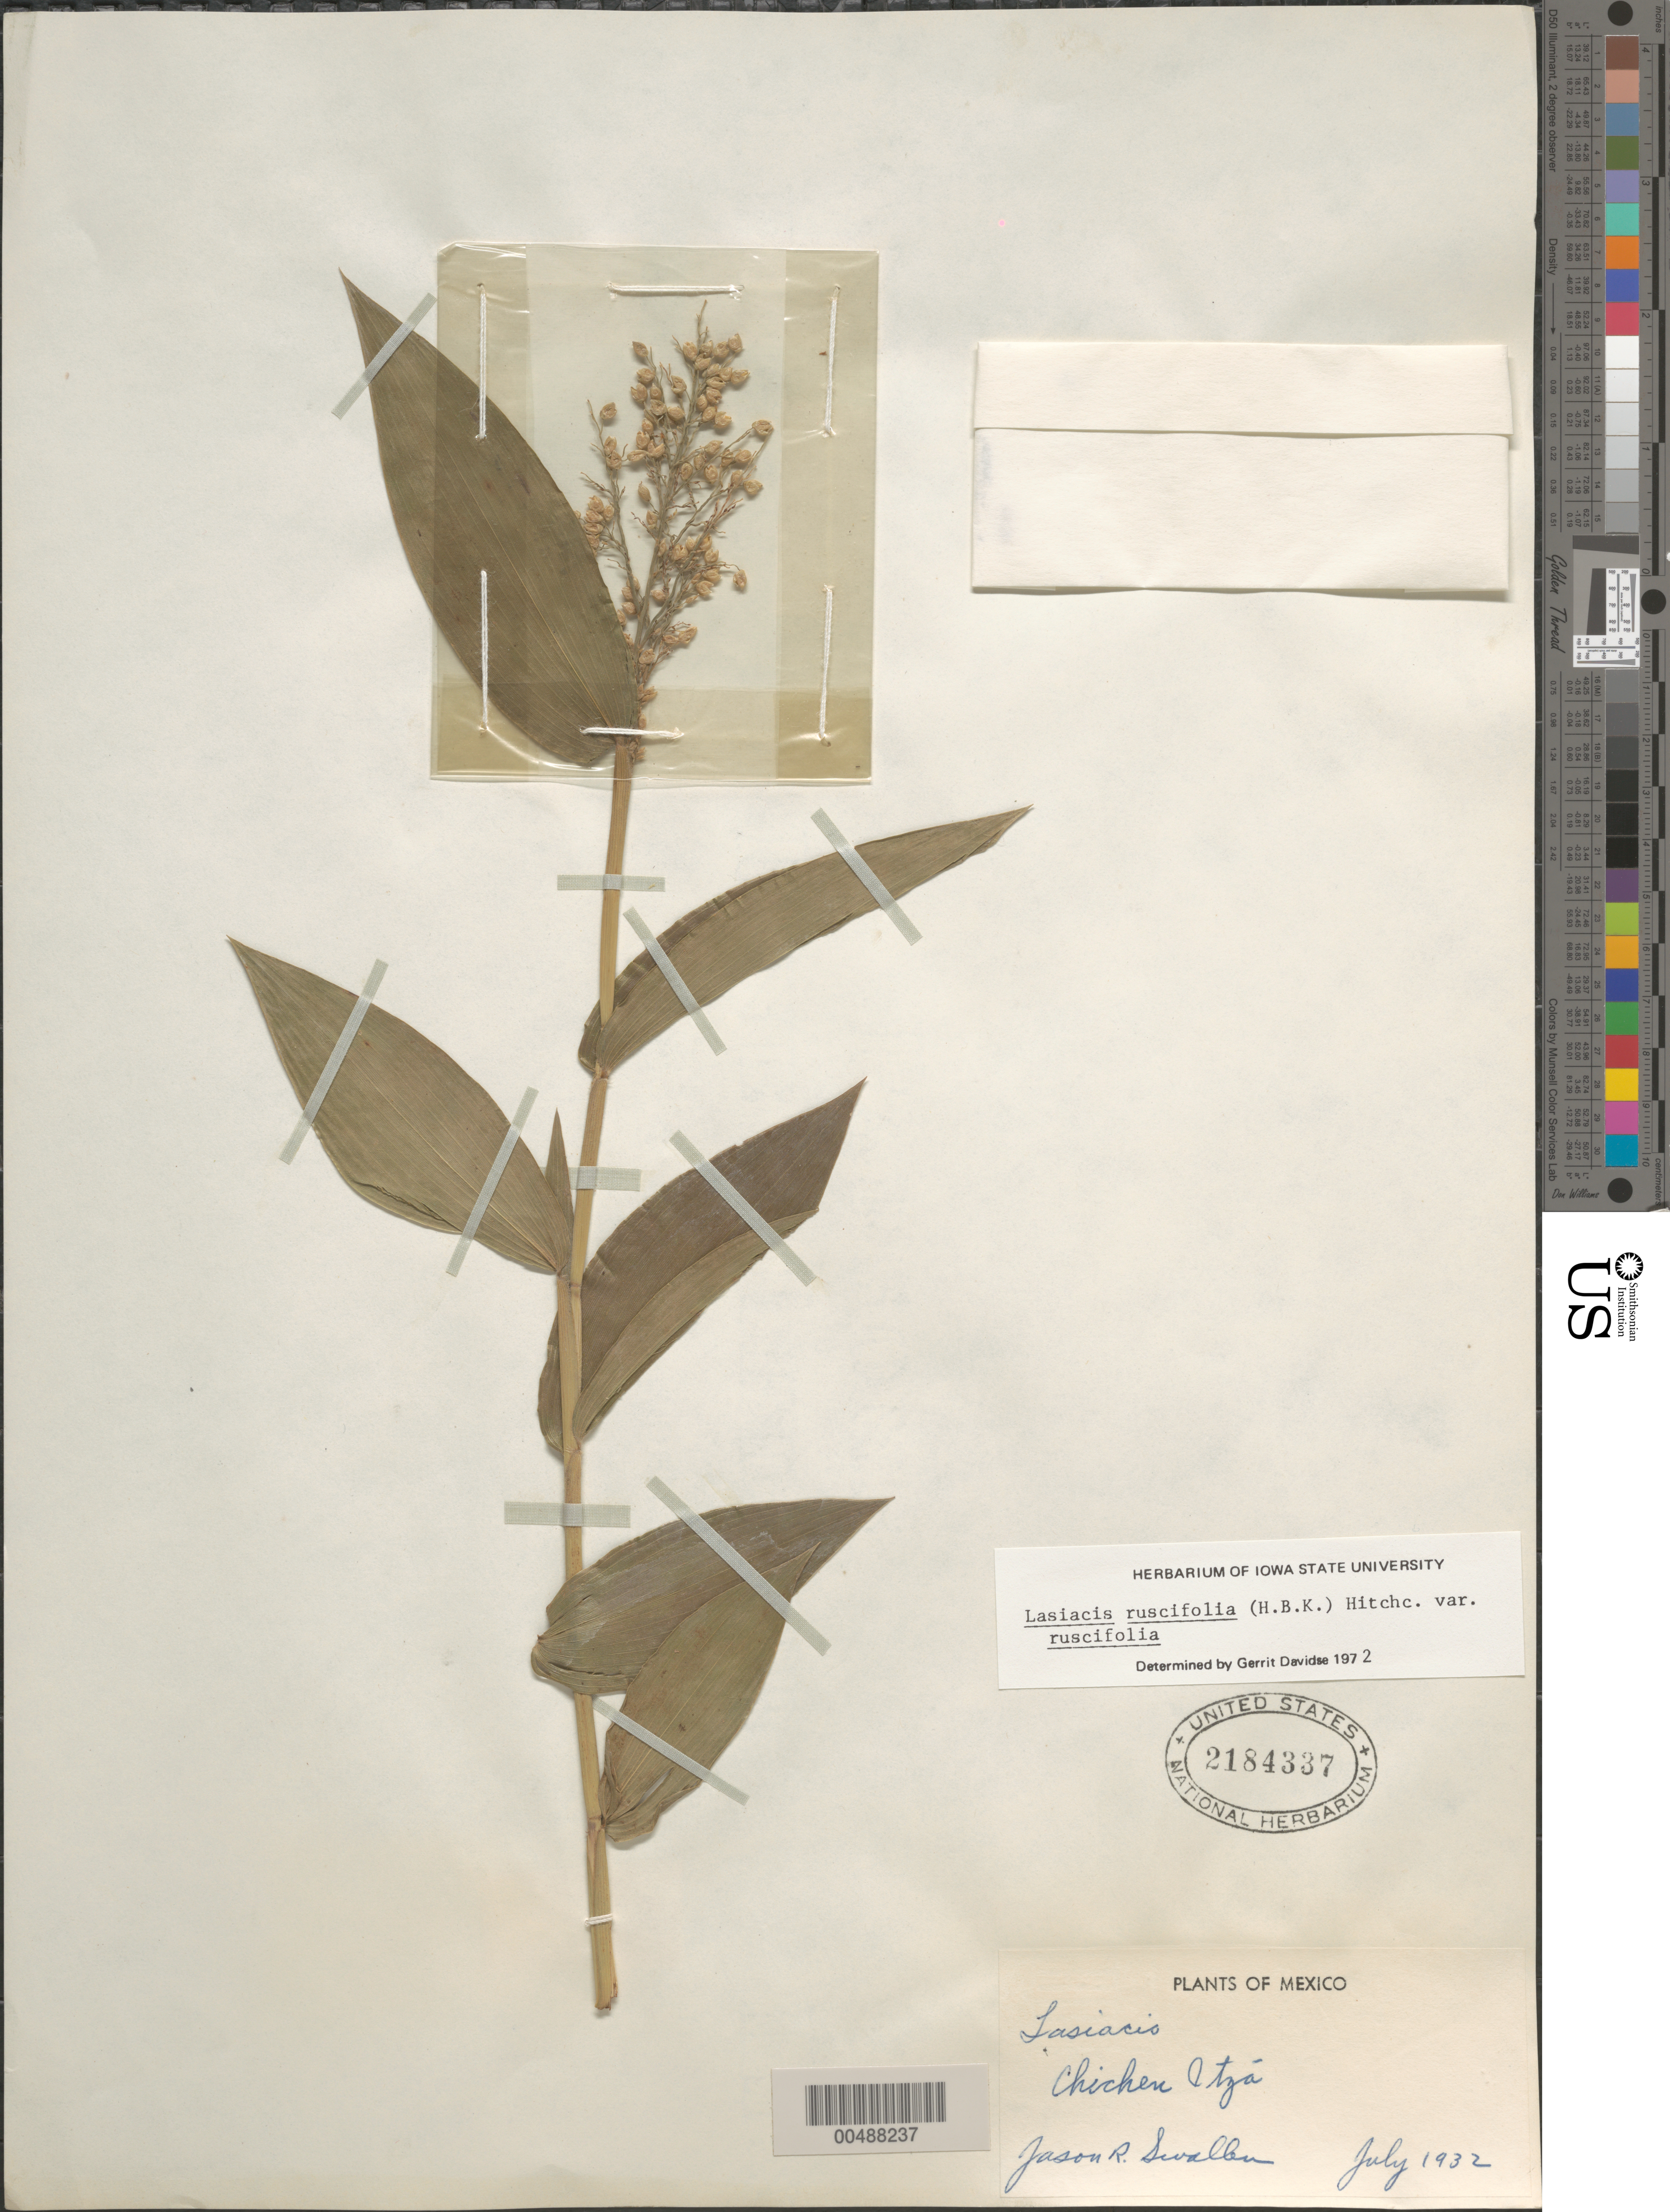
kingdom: Plantae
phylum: Tracheophyta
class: Liliopsida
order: Poales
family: Poaceae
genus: Lasiacis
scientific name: Lasiacis ruscifolia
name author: (Kunth) Hitchc.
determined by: Davidse, Gerrit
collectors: J. R. Swallen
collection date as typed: Jul 1932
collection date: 1932-07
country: Mexico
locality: Chichen Itz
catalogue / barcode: US 2184337